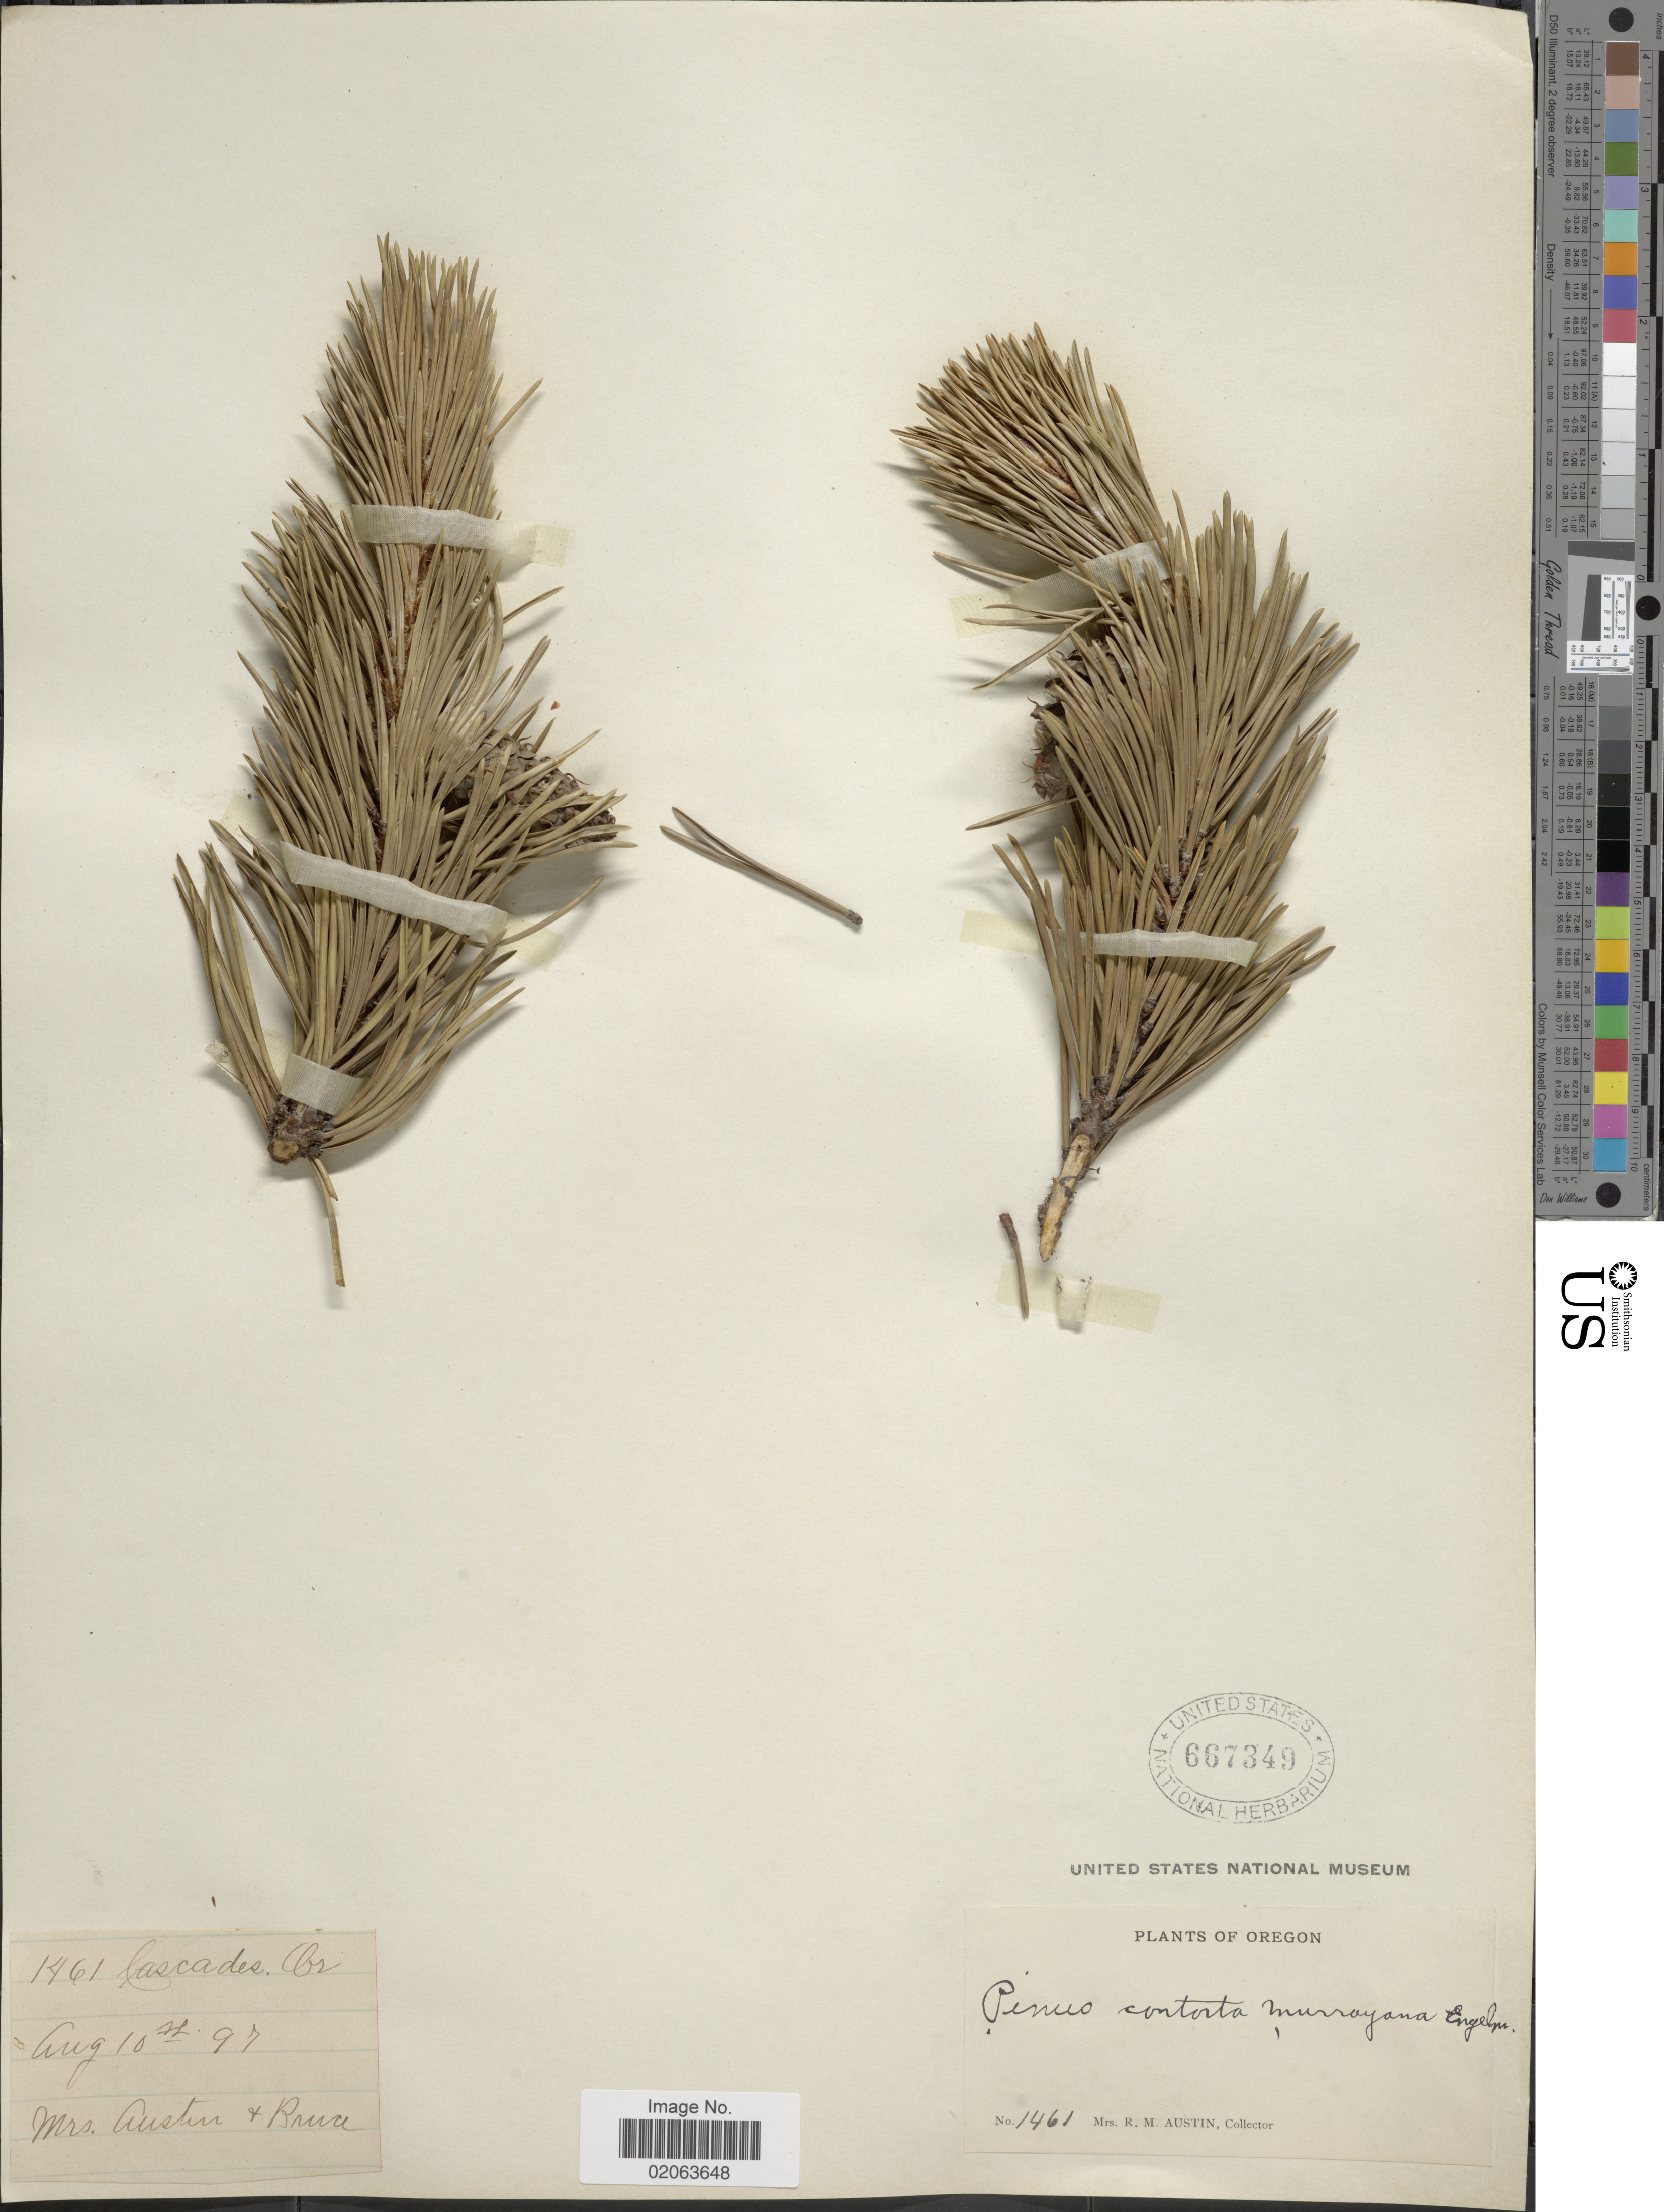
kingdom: Plantae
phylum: Tracheophyta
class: Pinopsida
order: Pinales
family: Pinaceae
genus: Pinus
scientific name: Pinus contorta var. murrayana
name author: (Balf.) S. Watson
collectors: R. Austin & Bruce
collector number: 1461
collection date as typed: Transcribed d/m/y: 10/8/97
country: United States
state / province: Oregon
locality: Cascades Cr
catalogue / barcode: US 667349